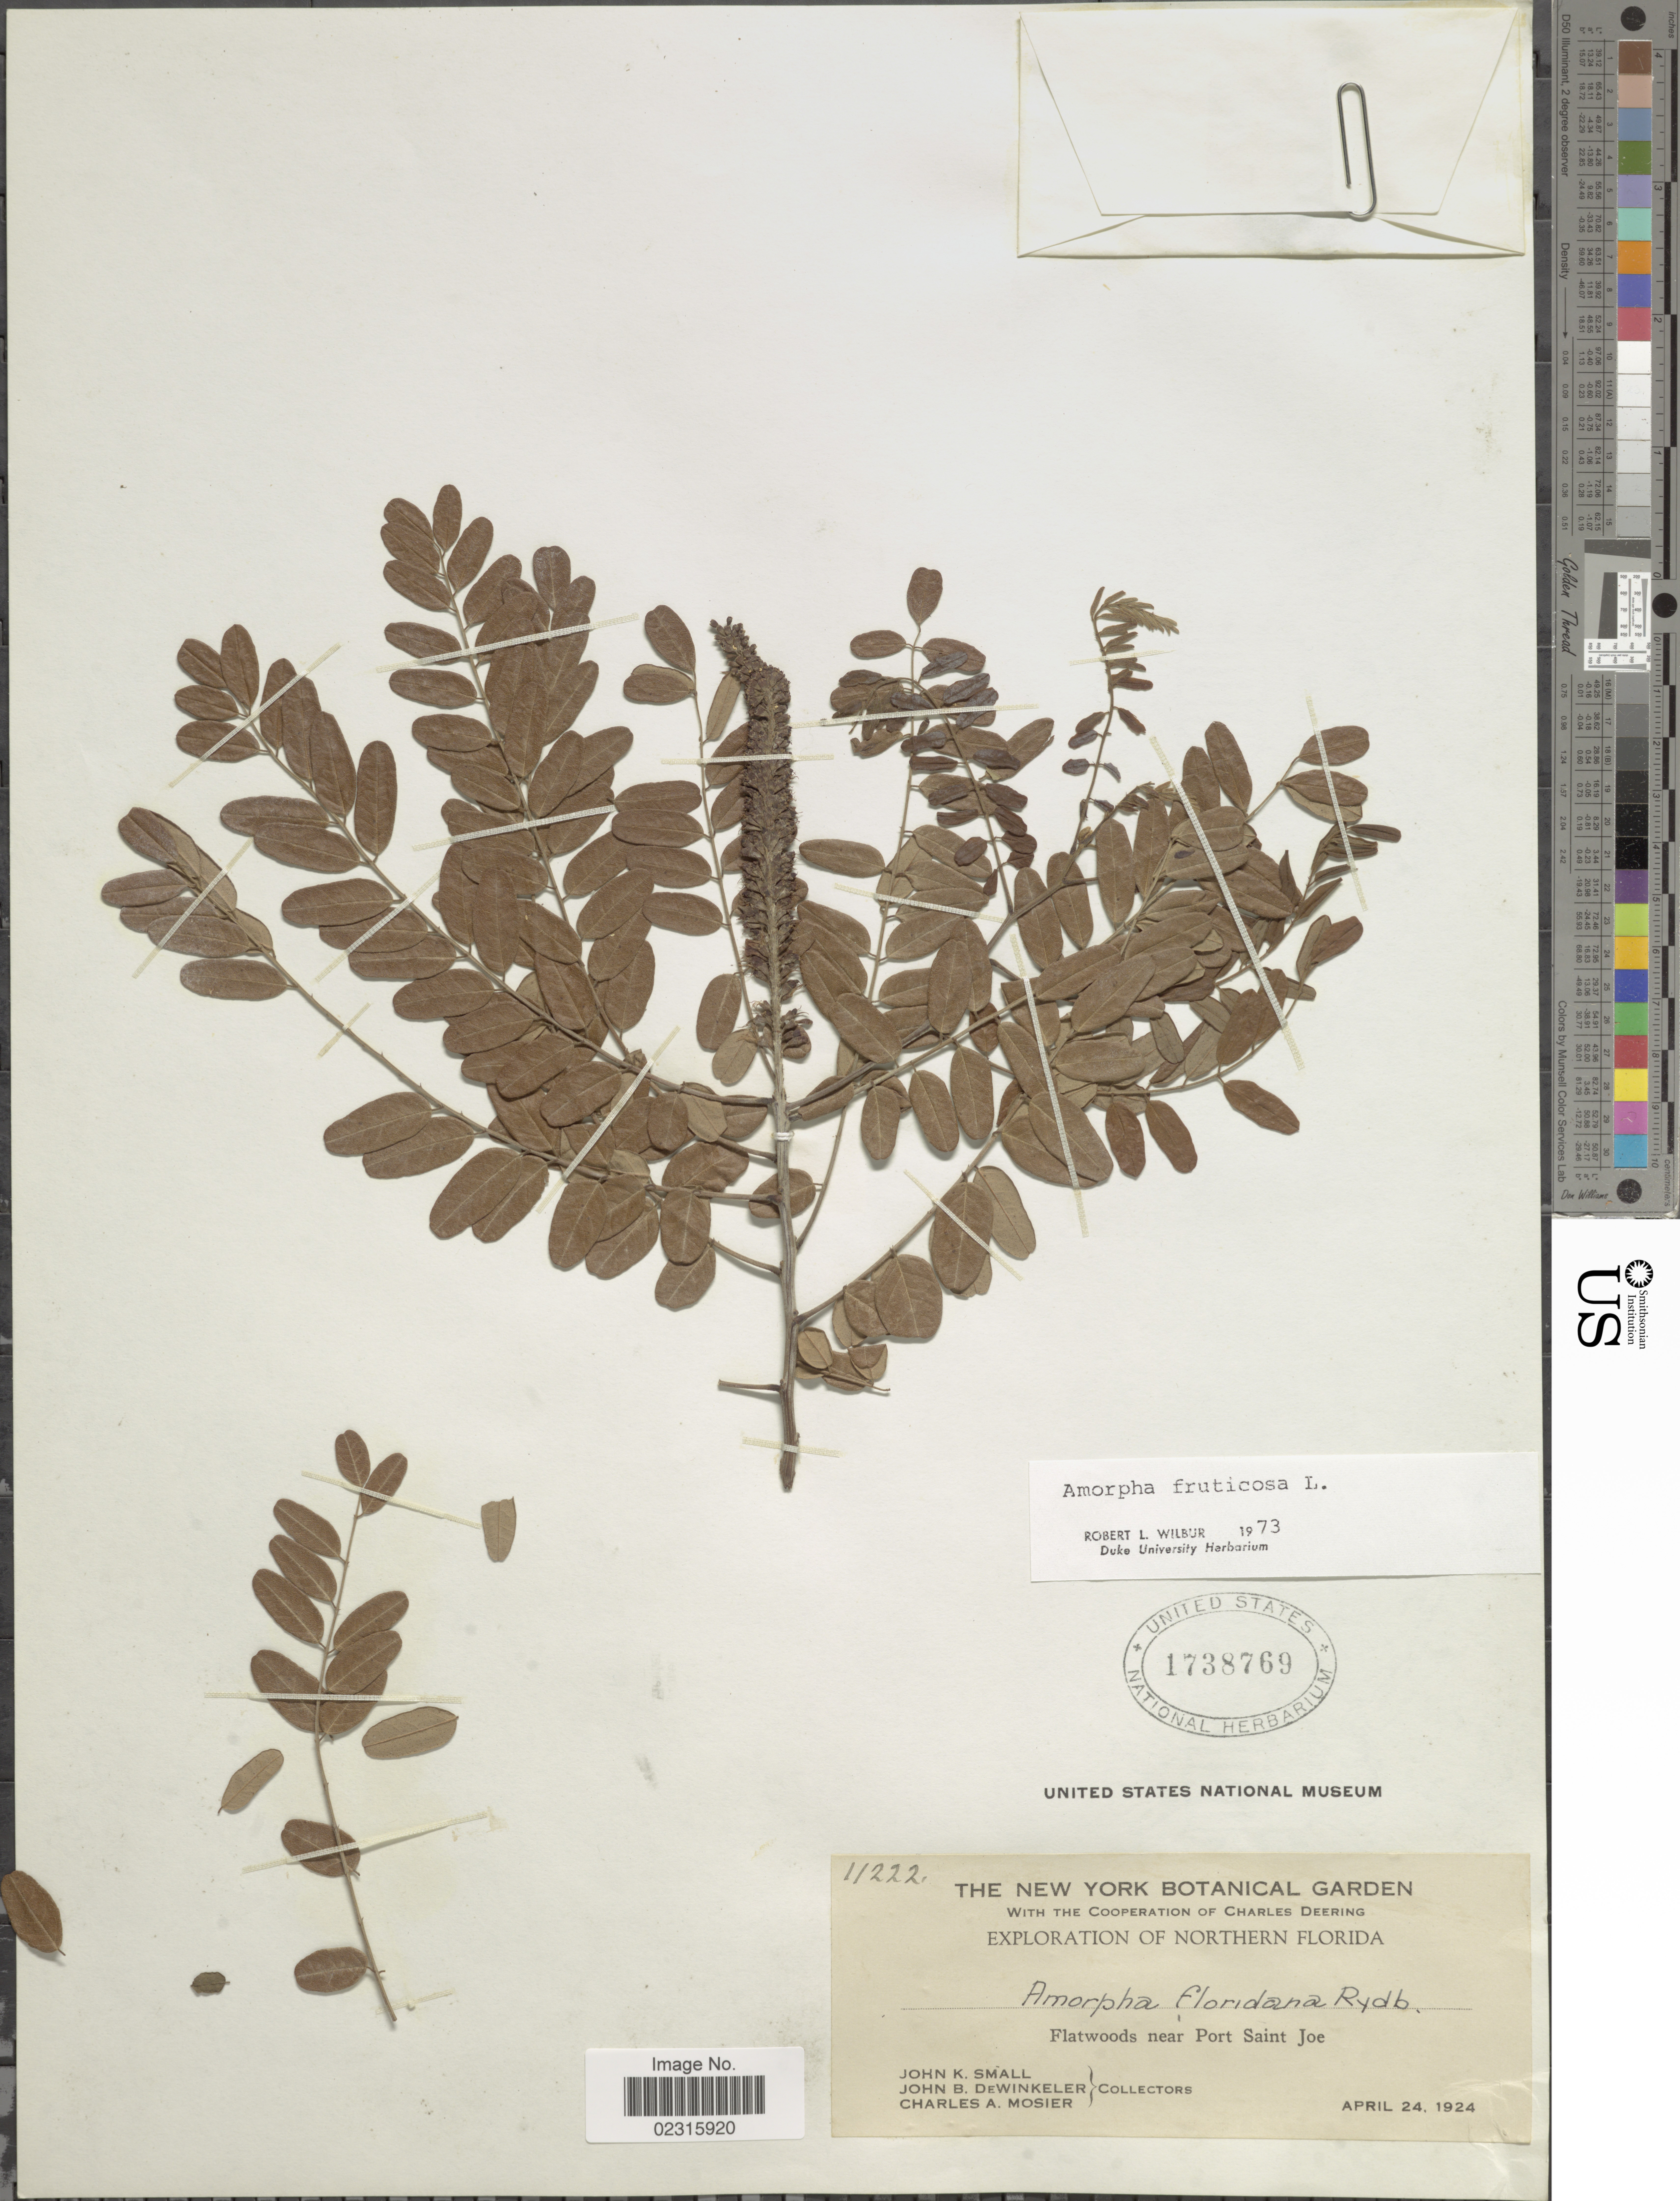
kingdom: Plantae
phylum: Tracheophyta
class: Magnoliopsida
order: Fabales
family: Fabaceae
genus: Amorpha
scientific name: Amorpha fruticosa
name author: L.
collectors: J. K. Small, J. B. Dewinkeler & C. A. Mosier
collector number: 11222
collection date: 1924-04-24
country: United States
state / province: Florida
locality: Northern Florida, Flatwoods near Port Saint Joe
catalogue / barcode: US 1738769